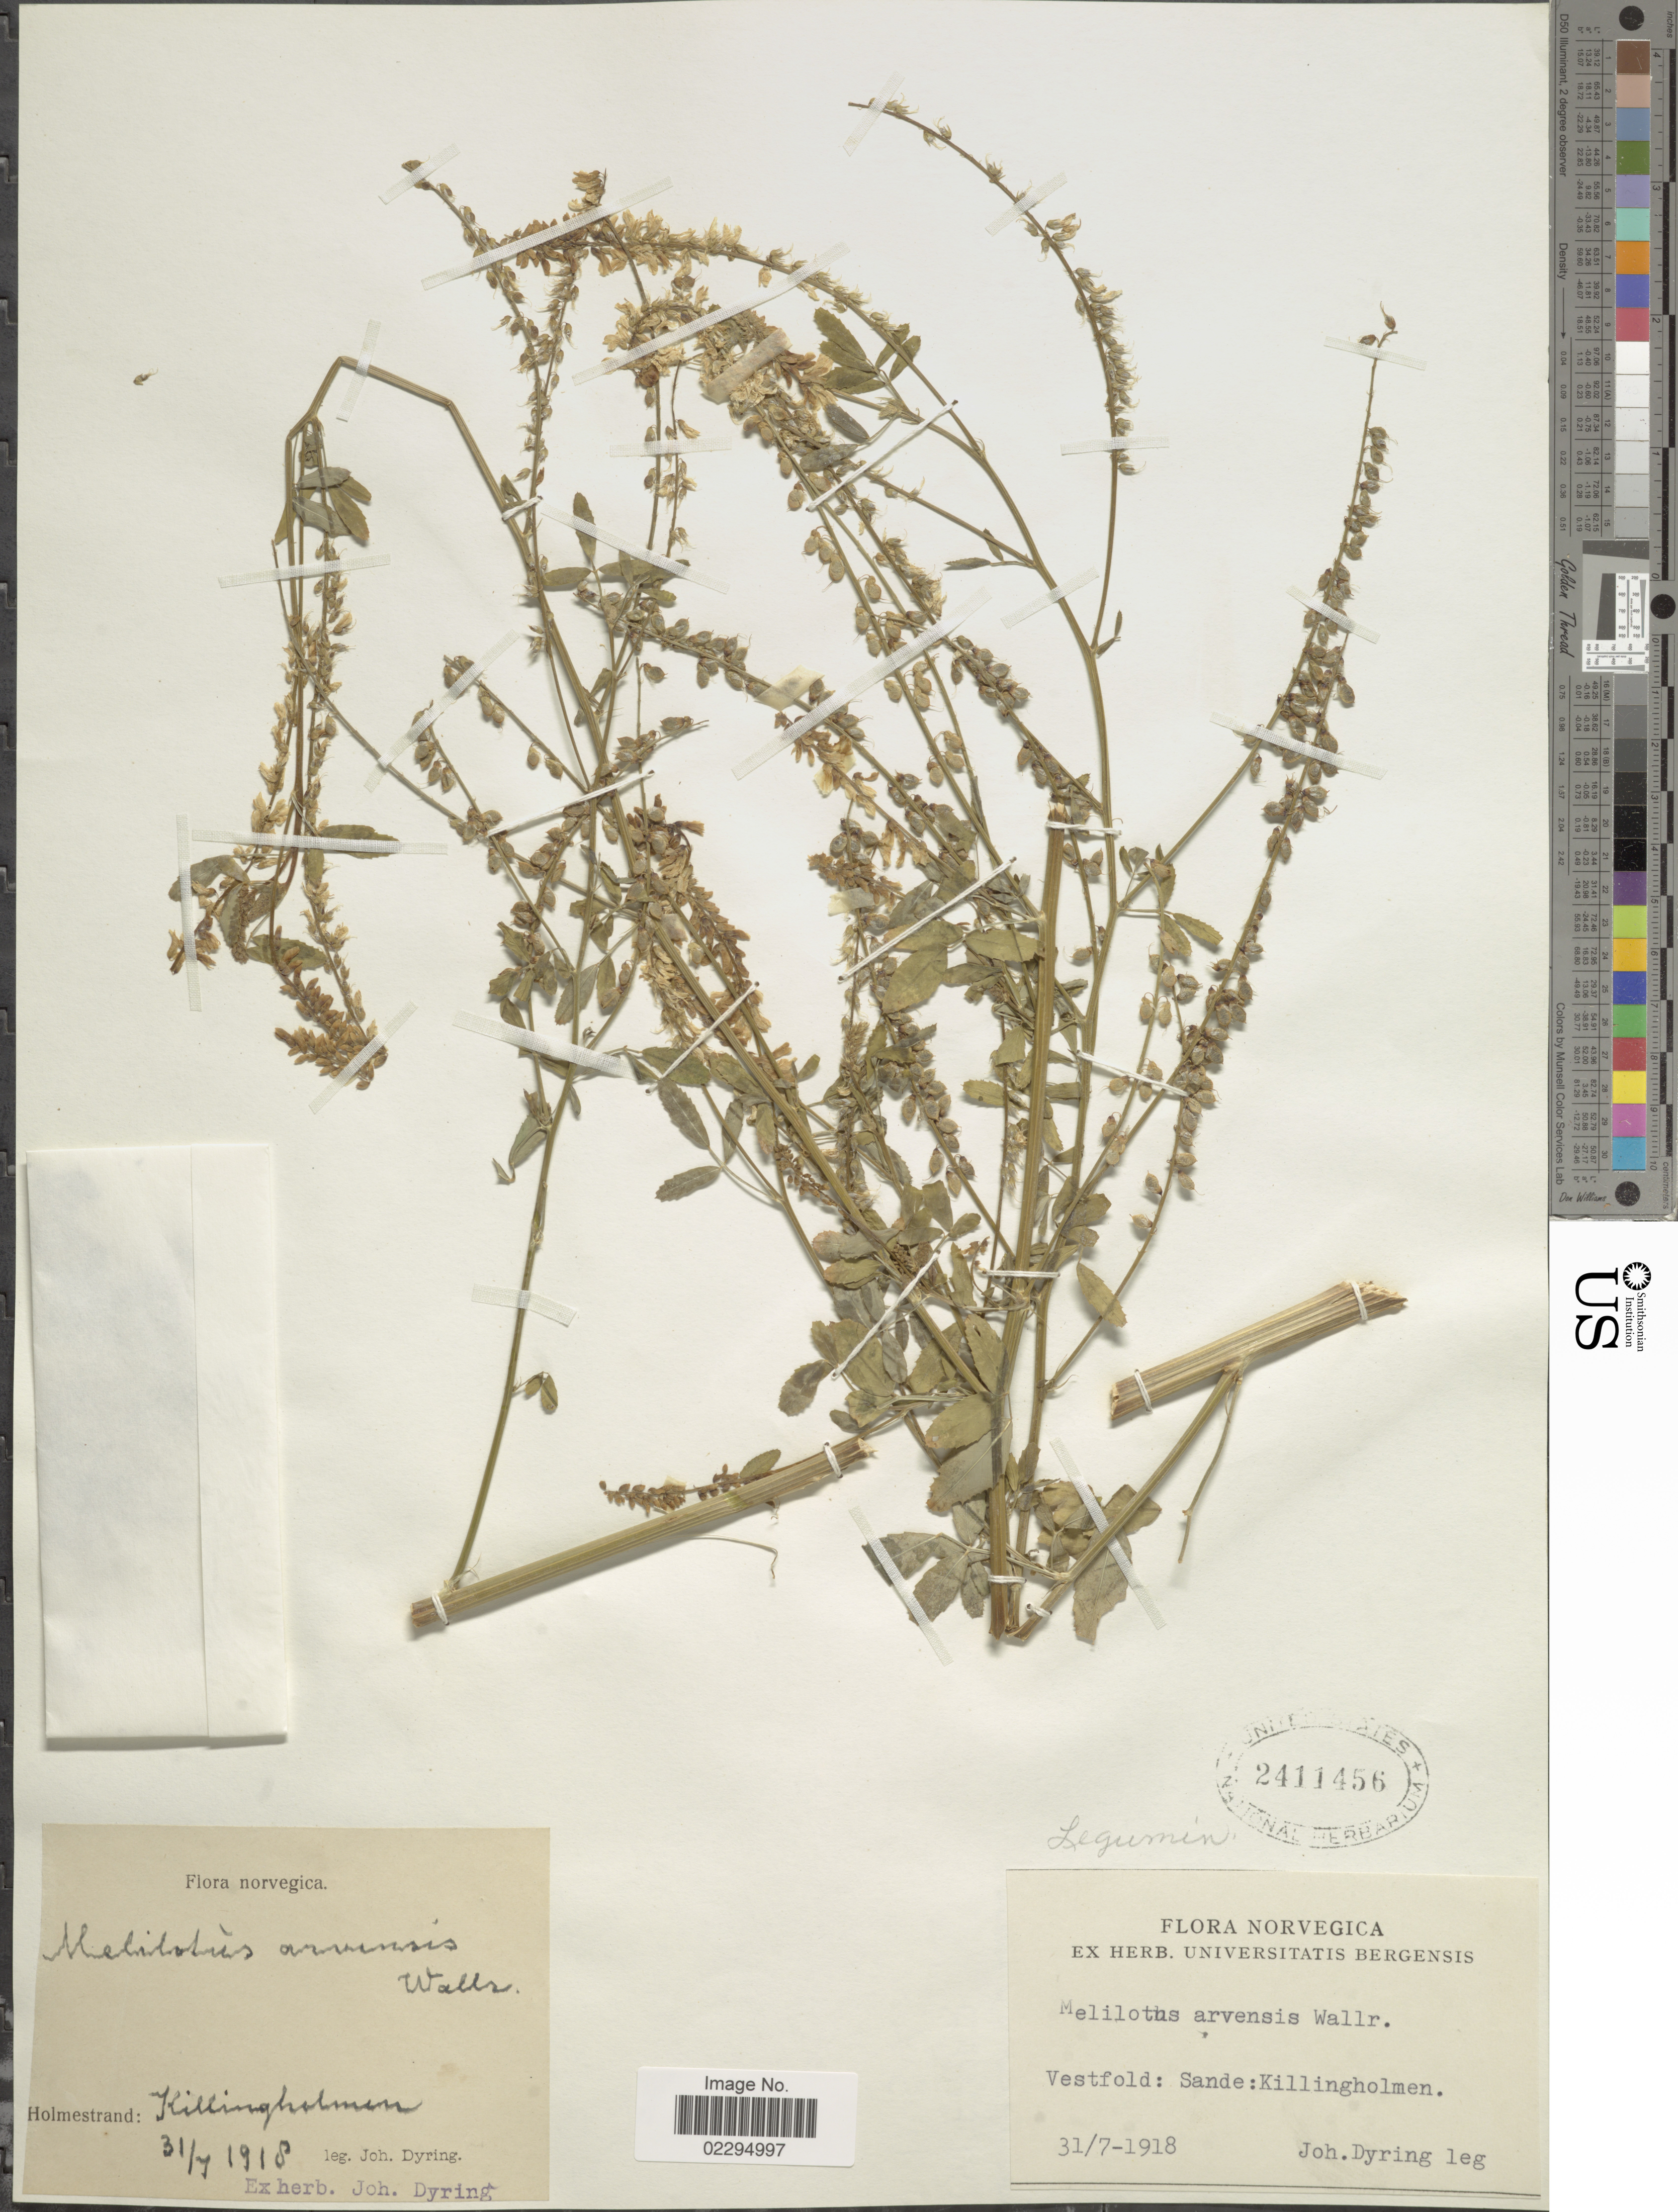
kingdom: Plantae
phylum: Tracheophyta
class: Magnoliopsida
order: Fabales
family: Fabaceae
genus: Melilotus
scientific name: Melilotus altissimus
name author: Thuill.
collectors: J. Dyring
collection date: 1918-07-31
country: Norway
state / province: Vestfold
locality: Holmestrand: Killingholmen, Sande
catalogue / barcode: US 2411456